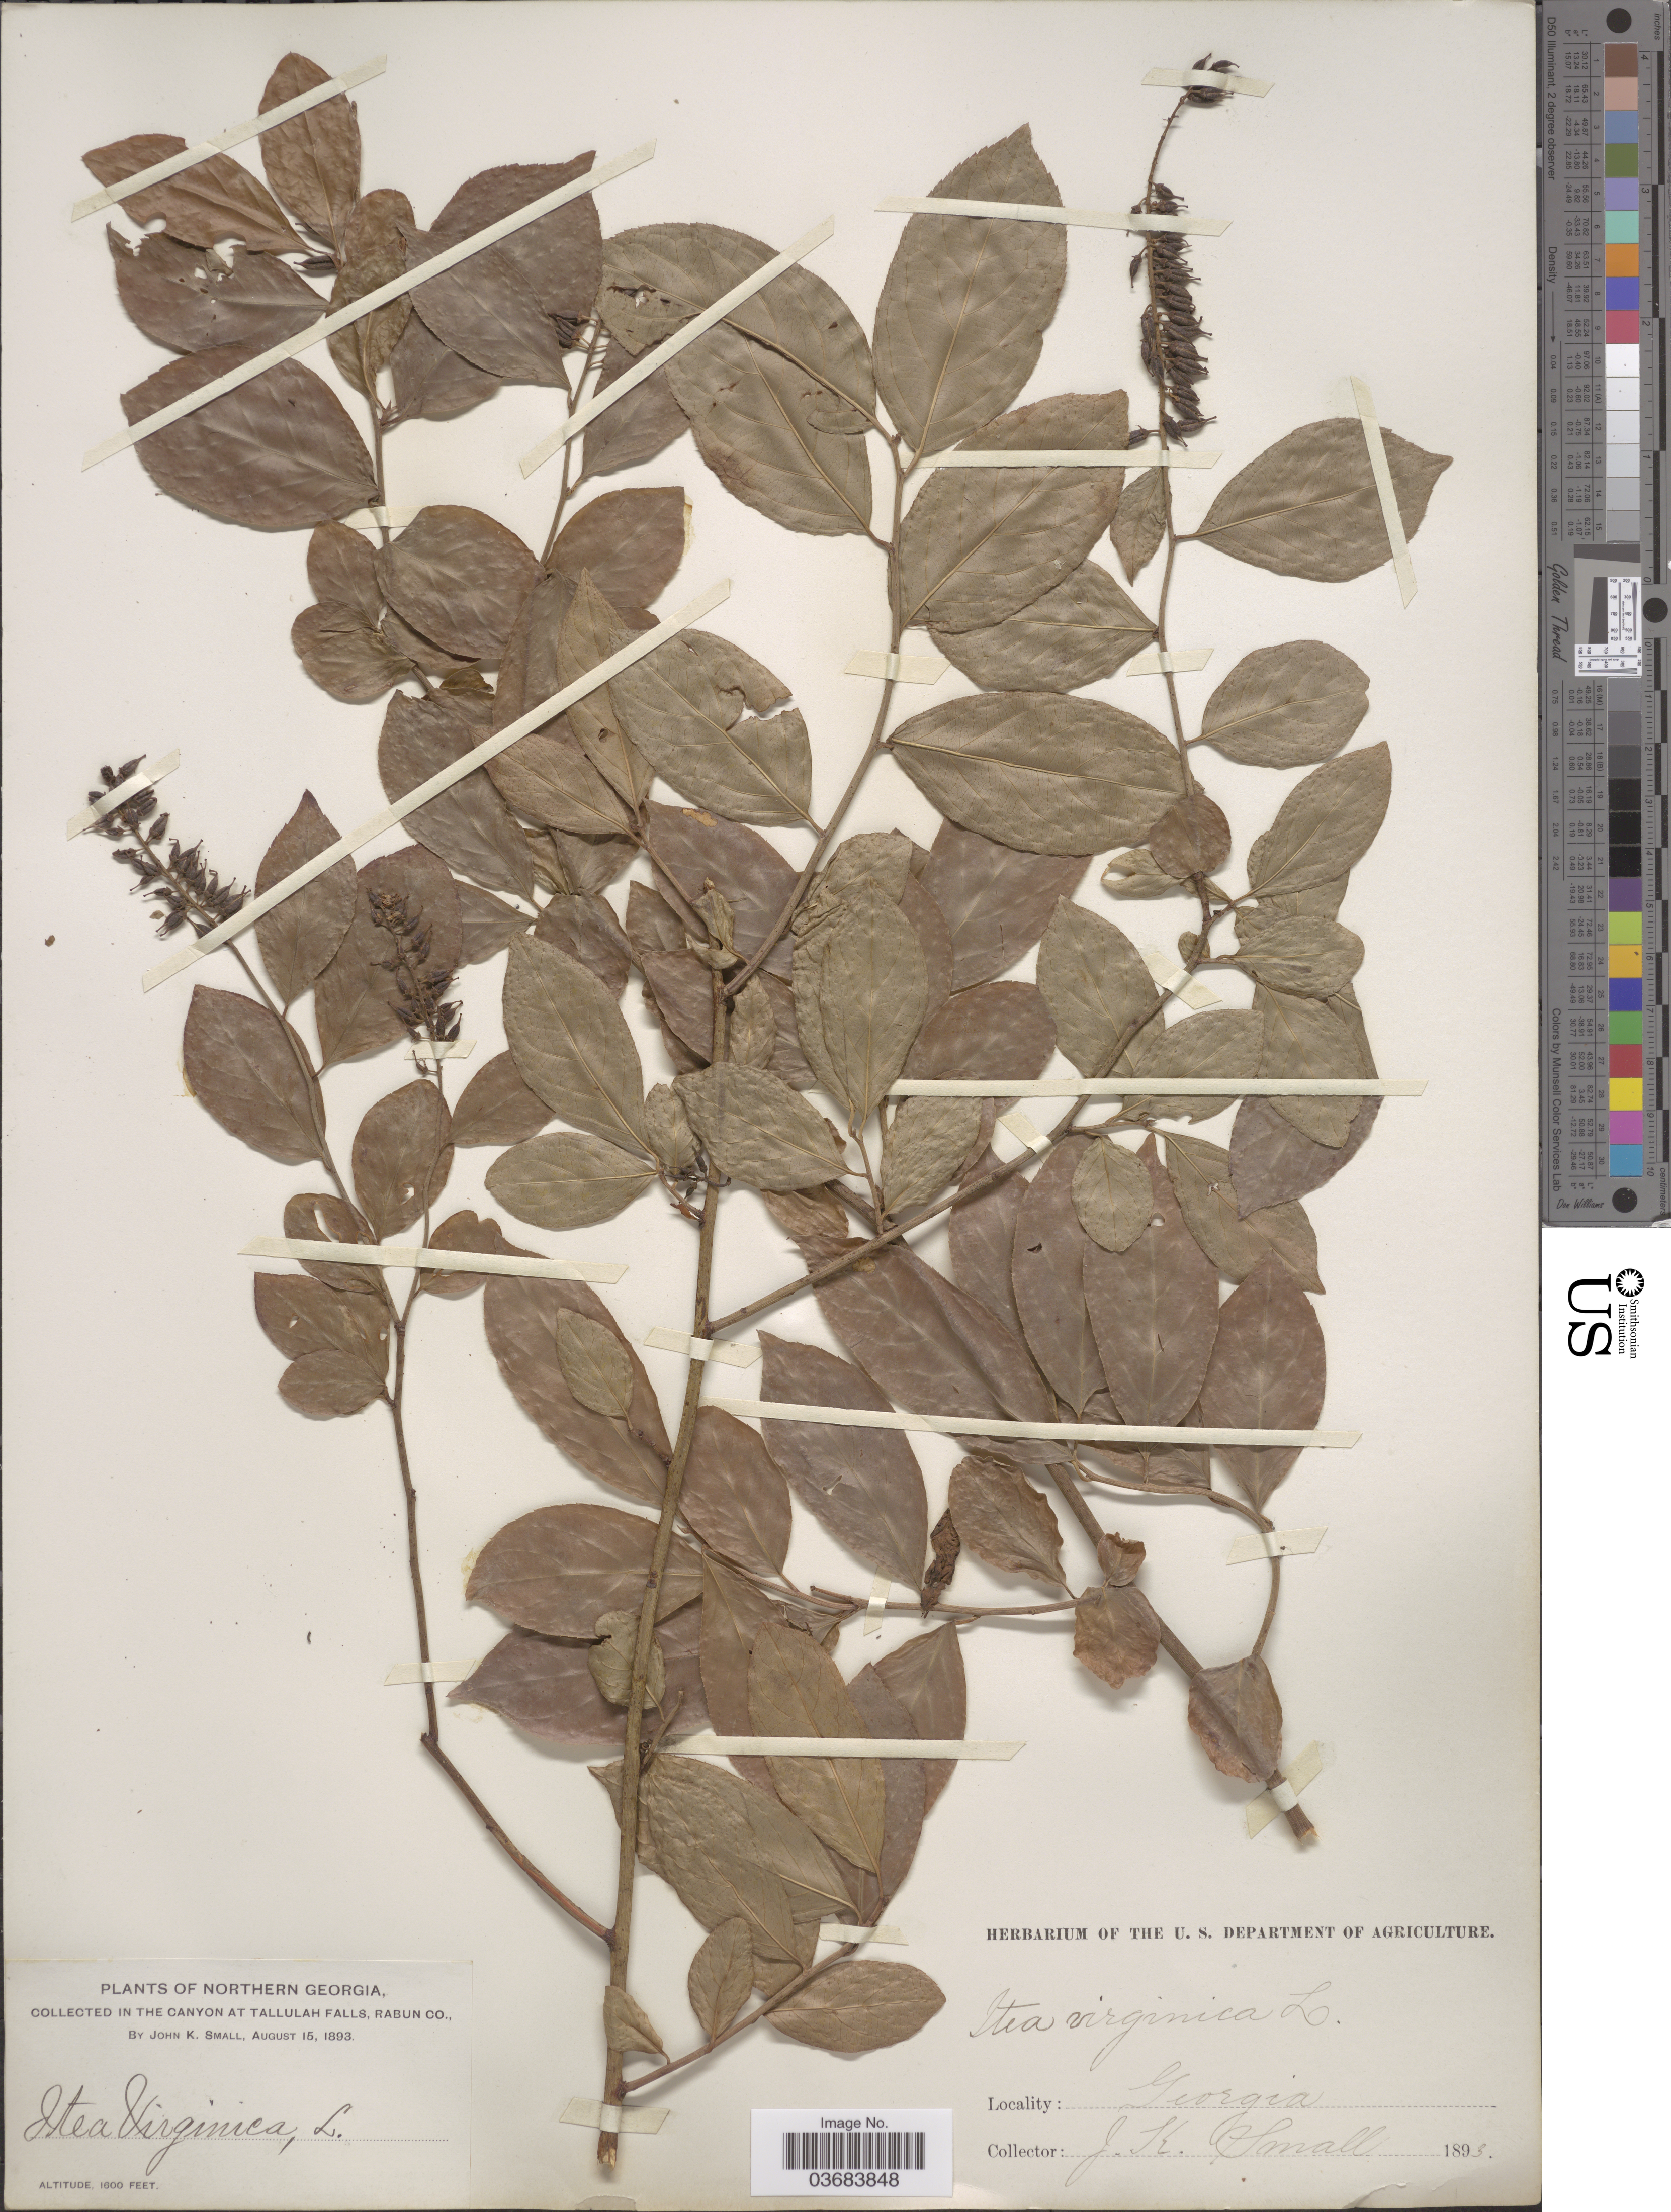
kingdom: Plantae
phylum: Tracheophyta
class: Magnoliopsida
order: Saxifragales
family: Iteaceae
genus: Itea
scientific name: Itea virginica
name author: L.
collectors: J. K. Small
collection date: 1893-08-15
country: United States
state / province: Georgia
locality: Northern Georgia. In the canyon at Tallulah Falls, Rabun Co.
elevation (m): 488